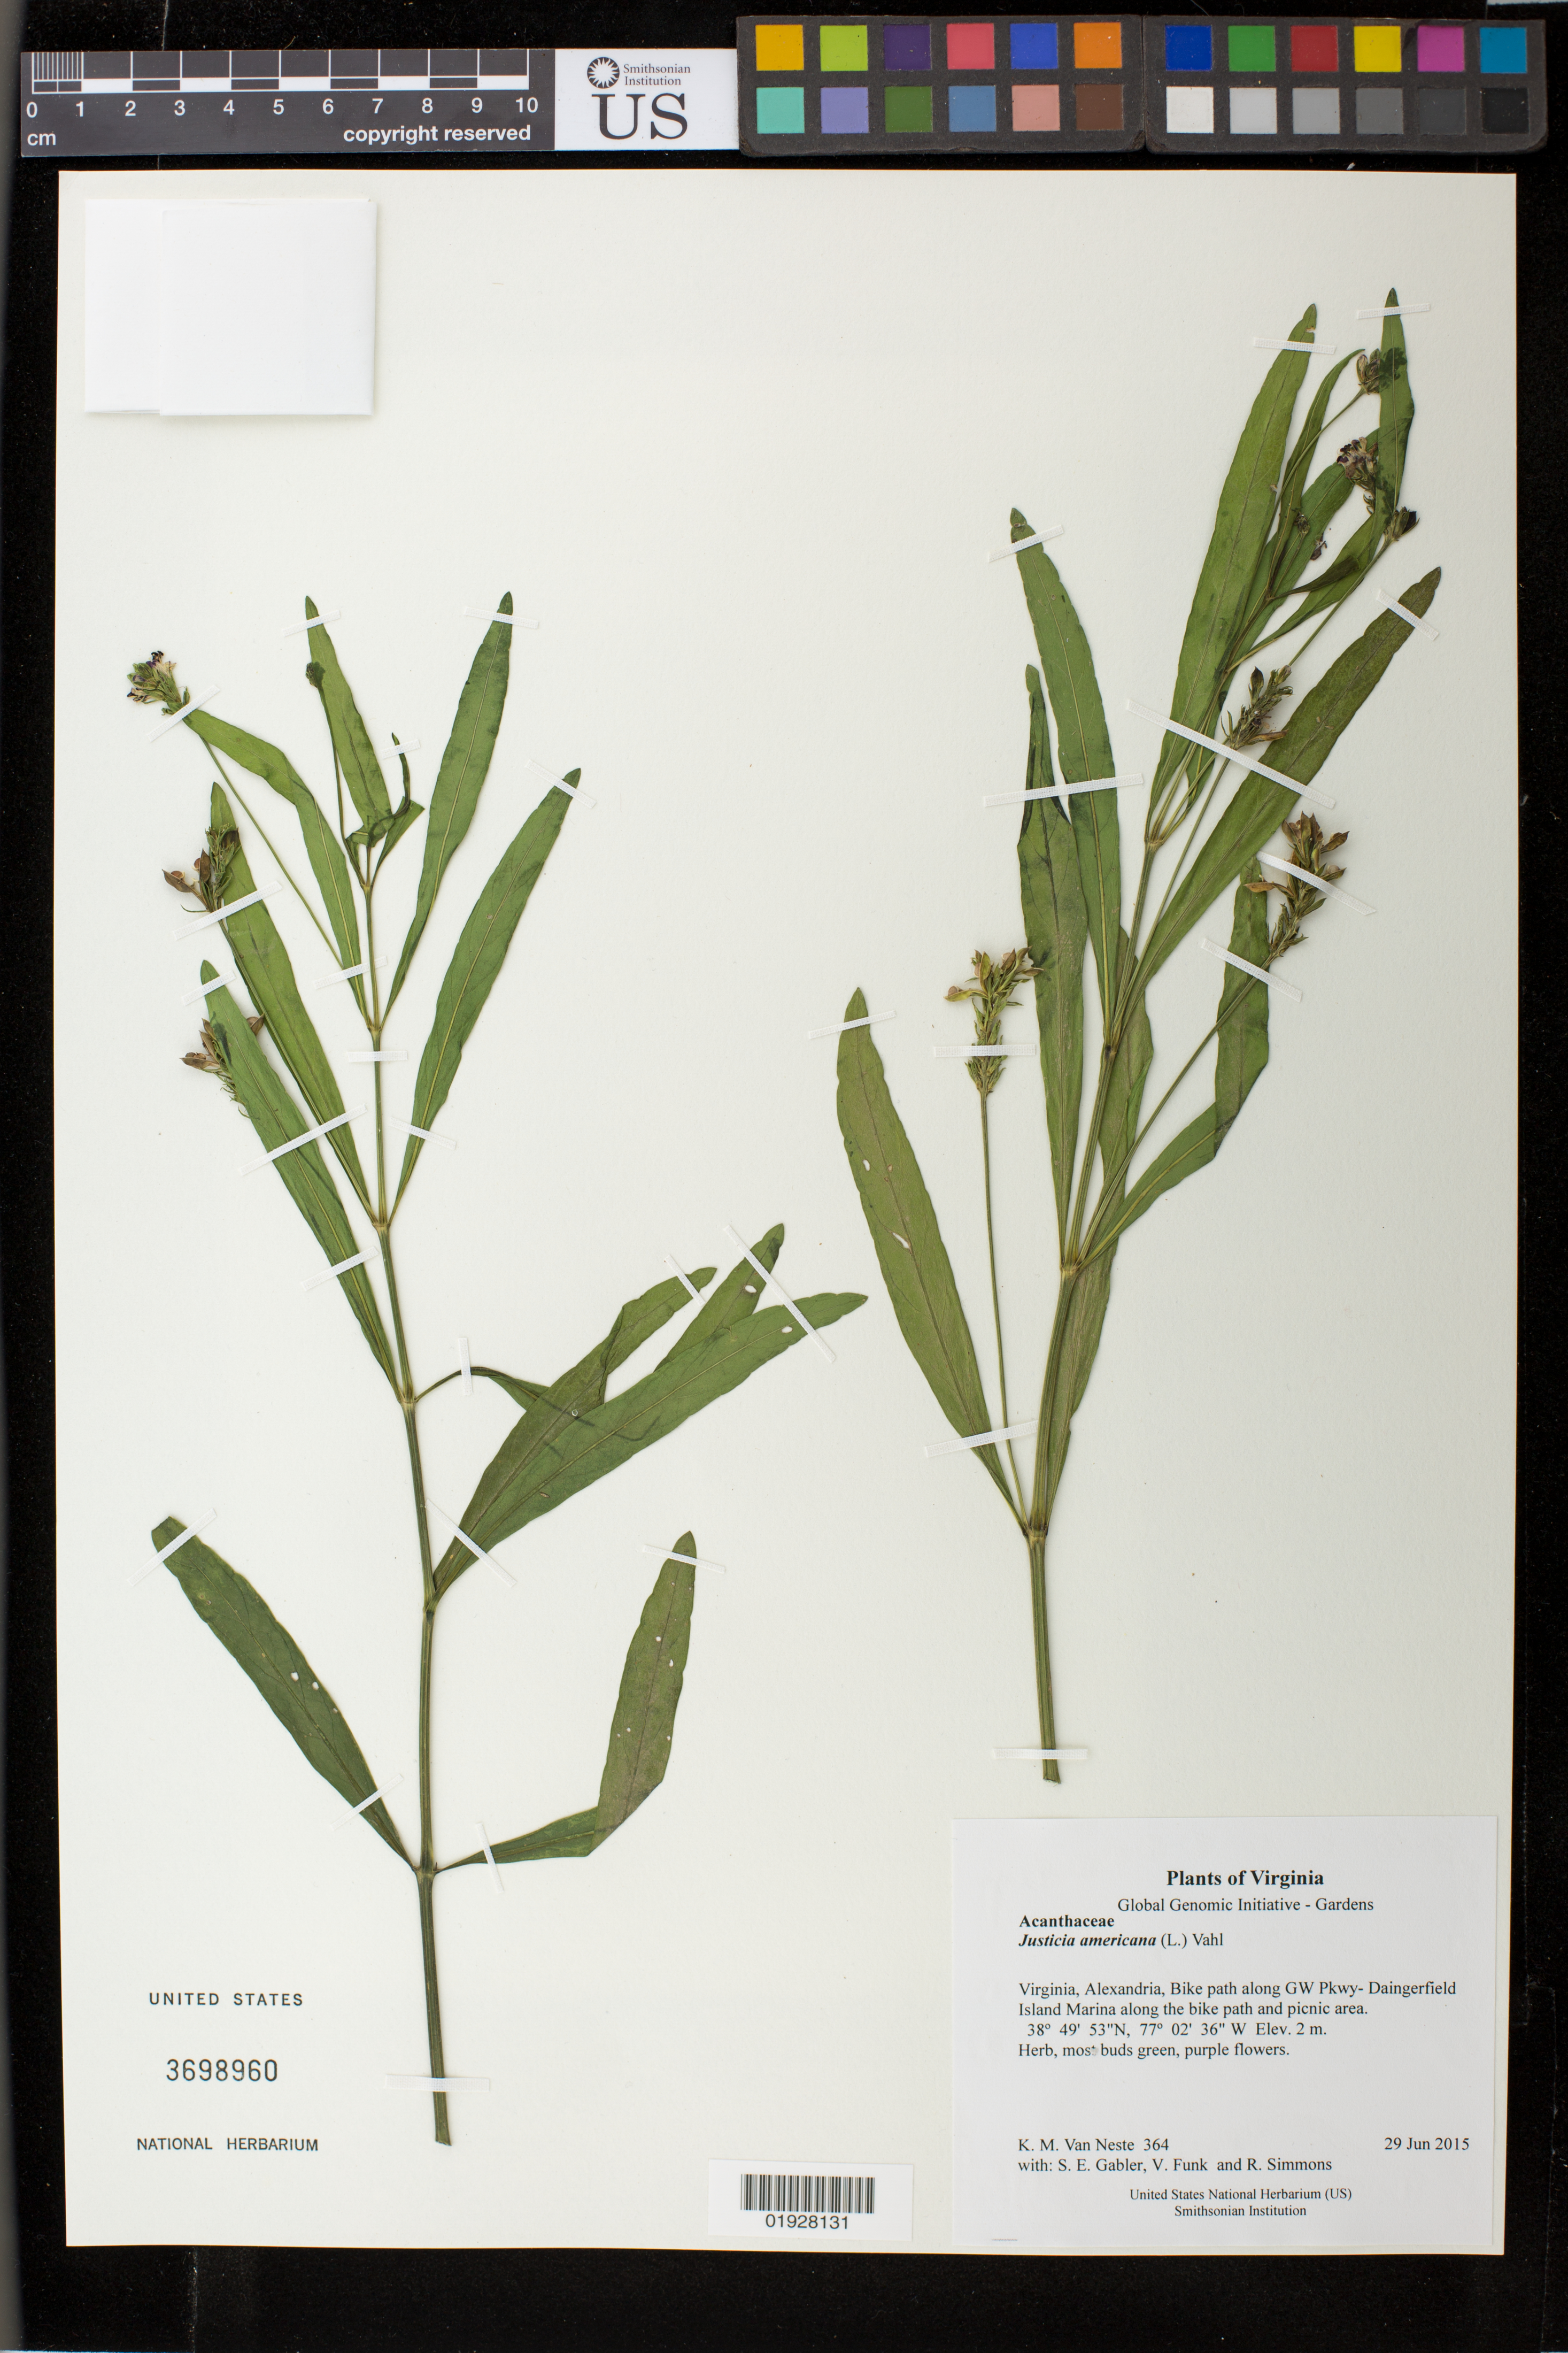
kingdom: Plantae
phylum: Tracheophyta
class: Magnoliopsida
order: Lamiales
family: Acanthaceae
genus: Justicia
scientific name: Justicia americana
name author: (L.) Vahl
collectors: K. M. Van Neste, S. E. Gabler, V. Funk & R. Simmons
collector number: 364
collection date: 2015-06-29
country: United States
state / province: Virginia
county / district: City of Alexandria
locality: Bike path along GW Pkwy- Dangerfield Island Marina along the bike path and picnic area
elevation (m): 2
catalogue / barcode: US 3698960